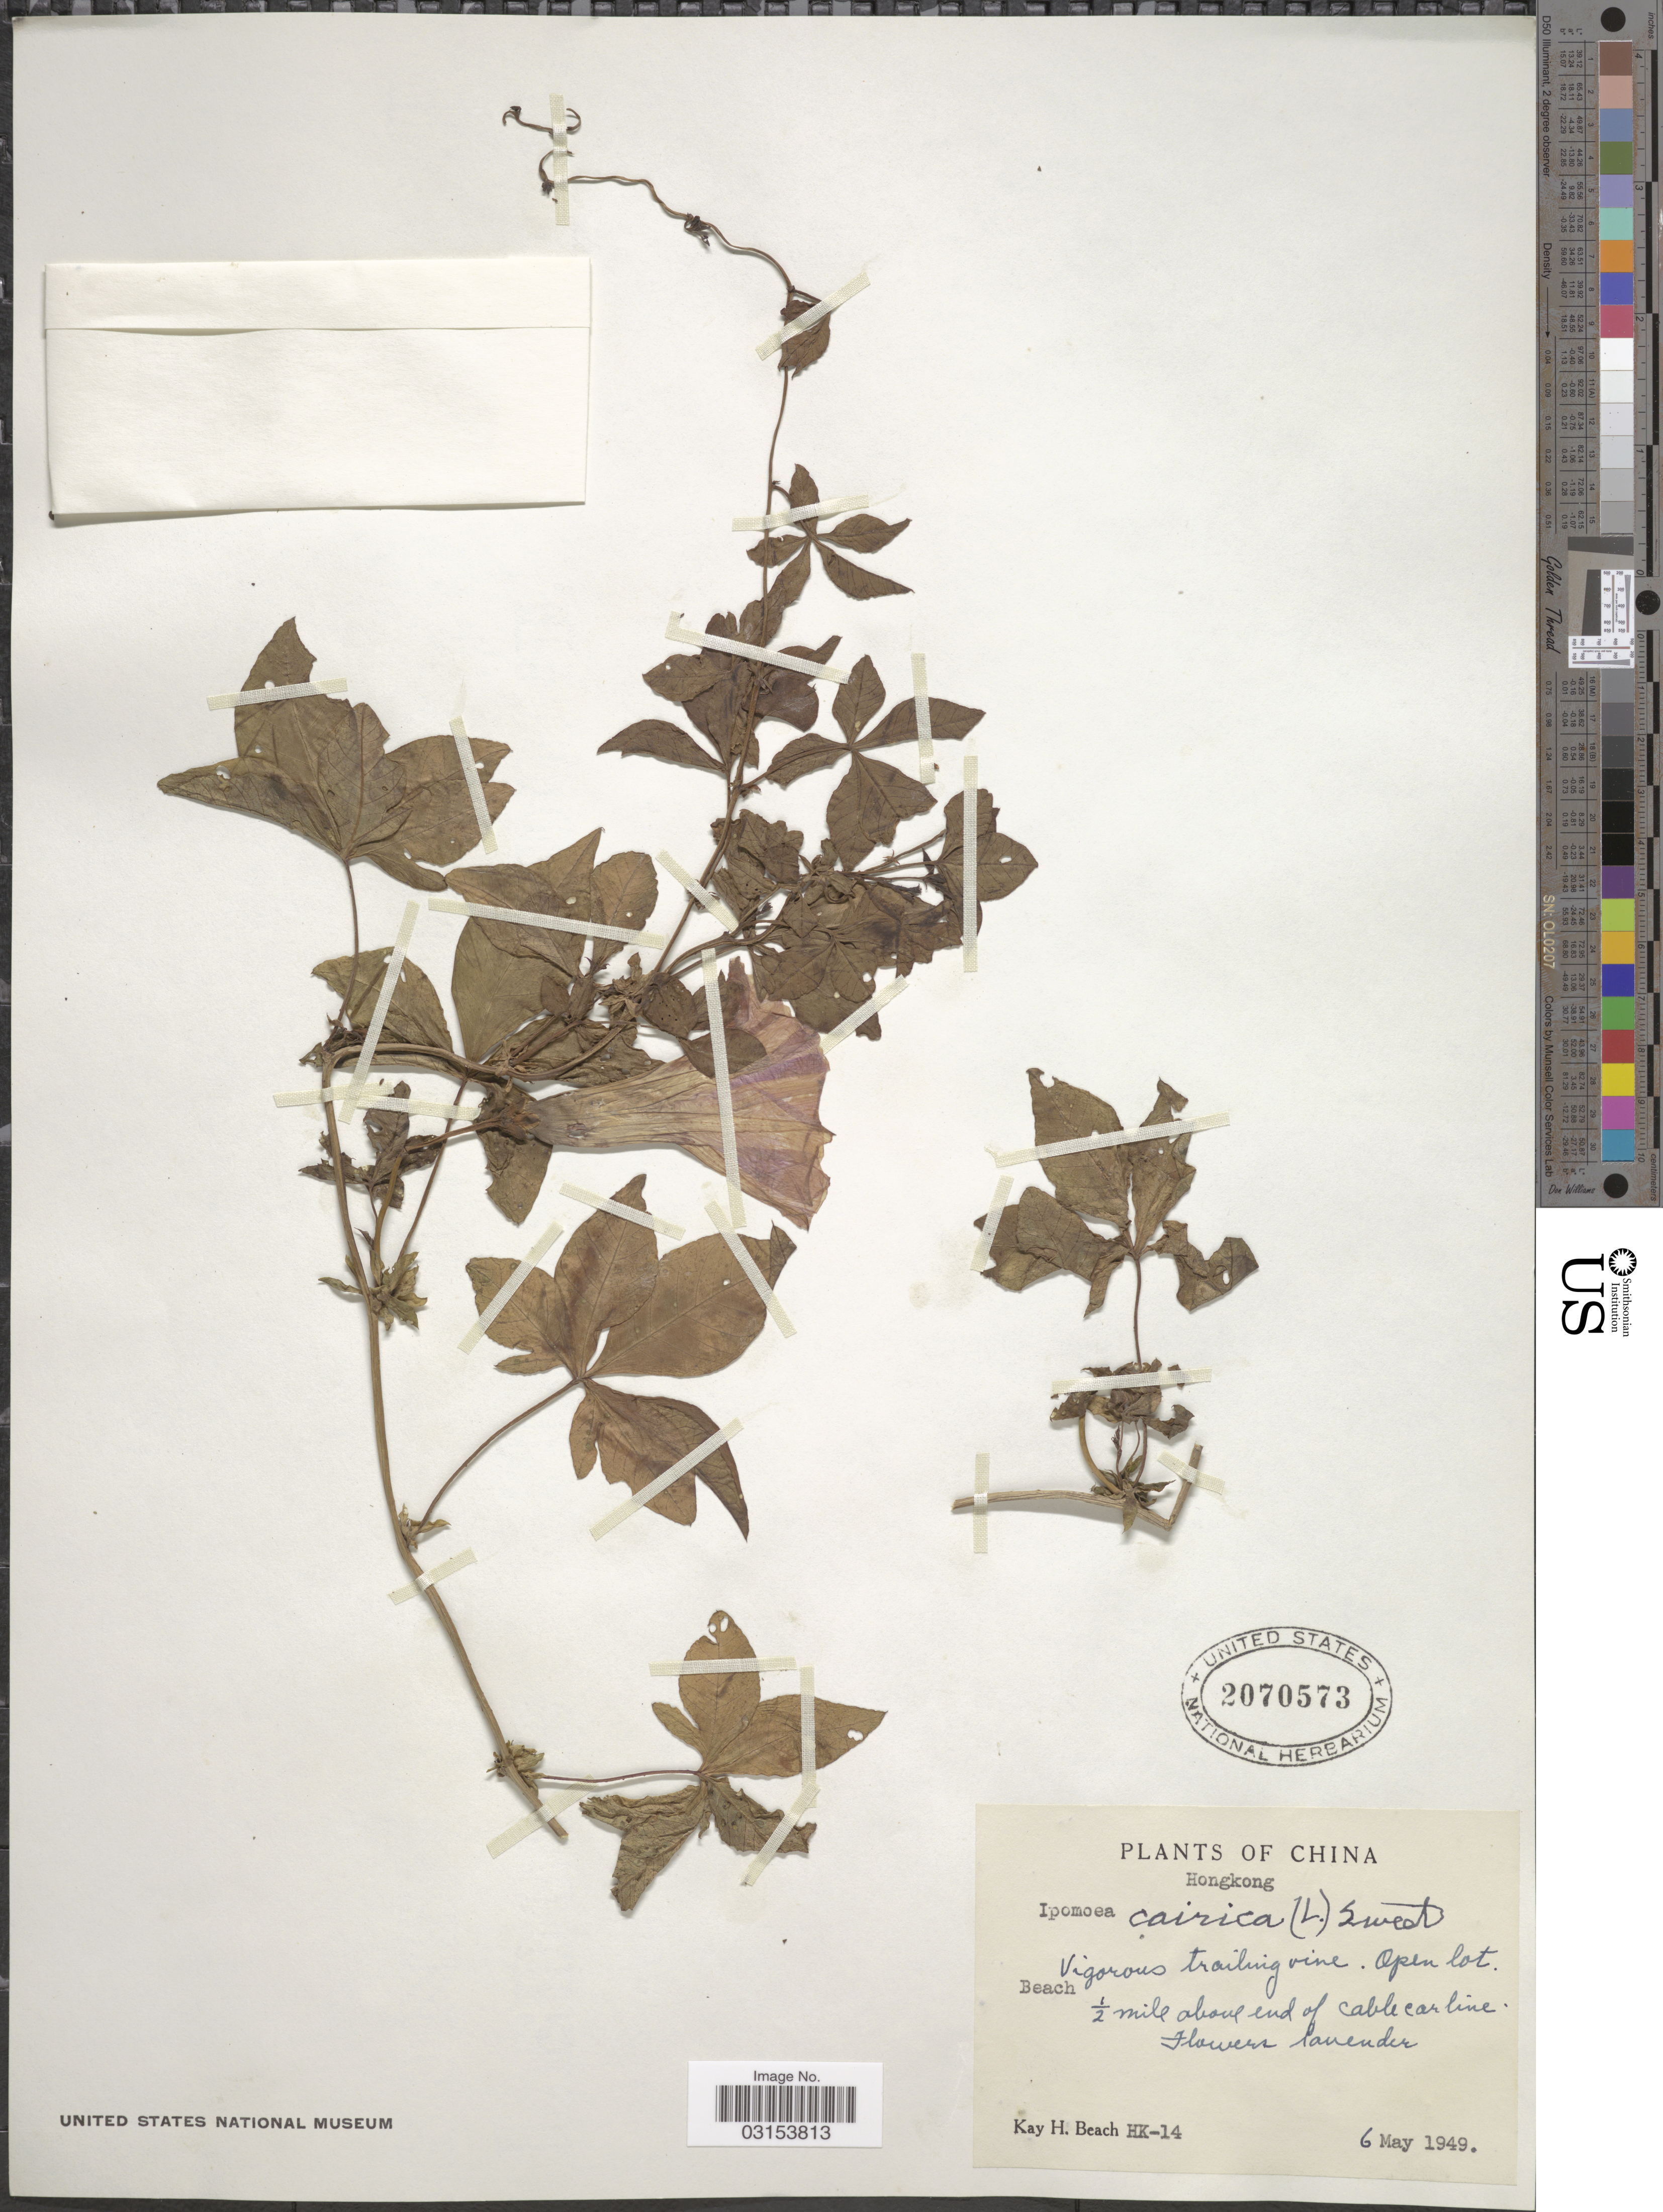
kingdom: Plantae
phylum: Tracheophyta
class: Magnoliopsida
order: Solanales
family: Convolvulaceae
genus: Ipomoea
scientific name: Ipomoea cairica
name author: (L.) Sweet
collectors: K. H. Beach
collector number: HK-14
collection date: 1949-05-06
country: China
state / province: Hong Kong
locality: Beach ½ mile above end of cablecarline.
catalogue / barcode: US 2070573